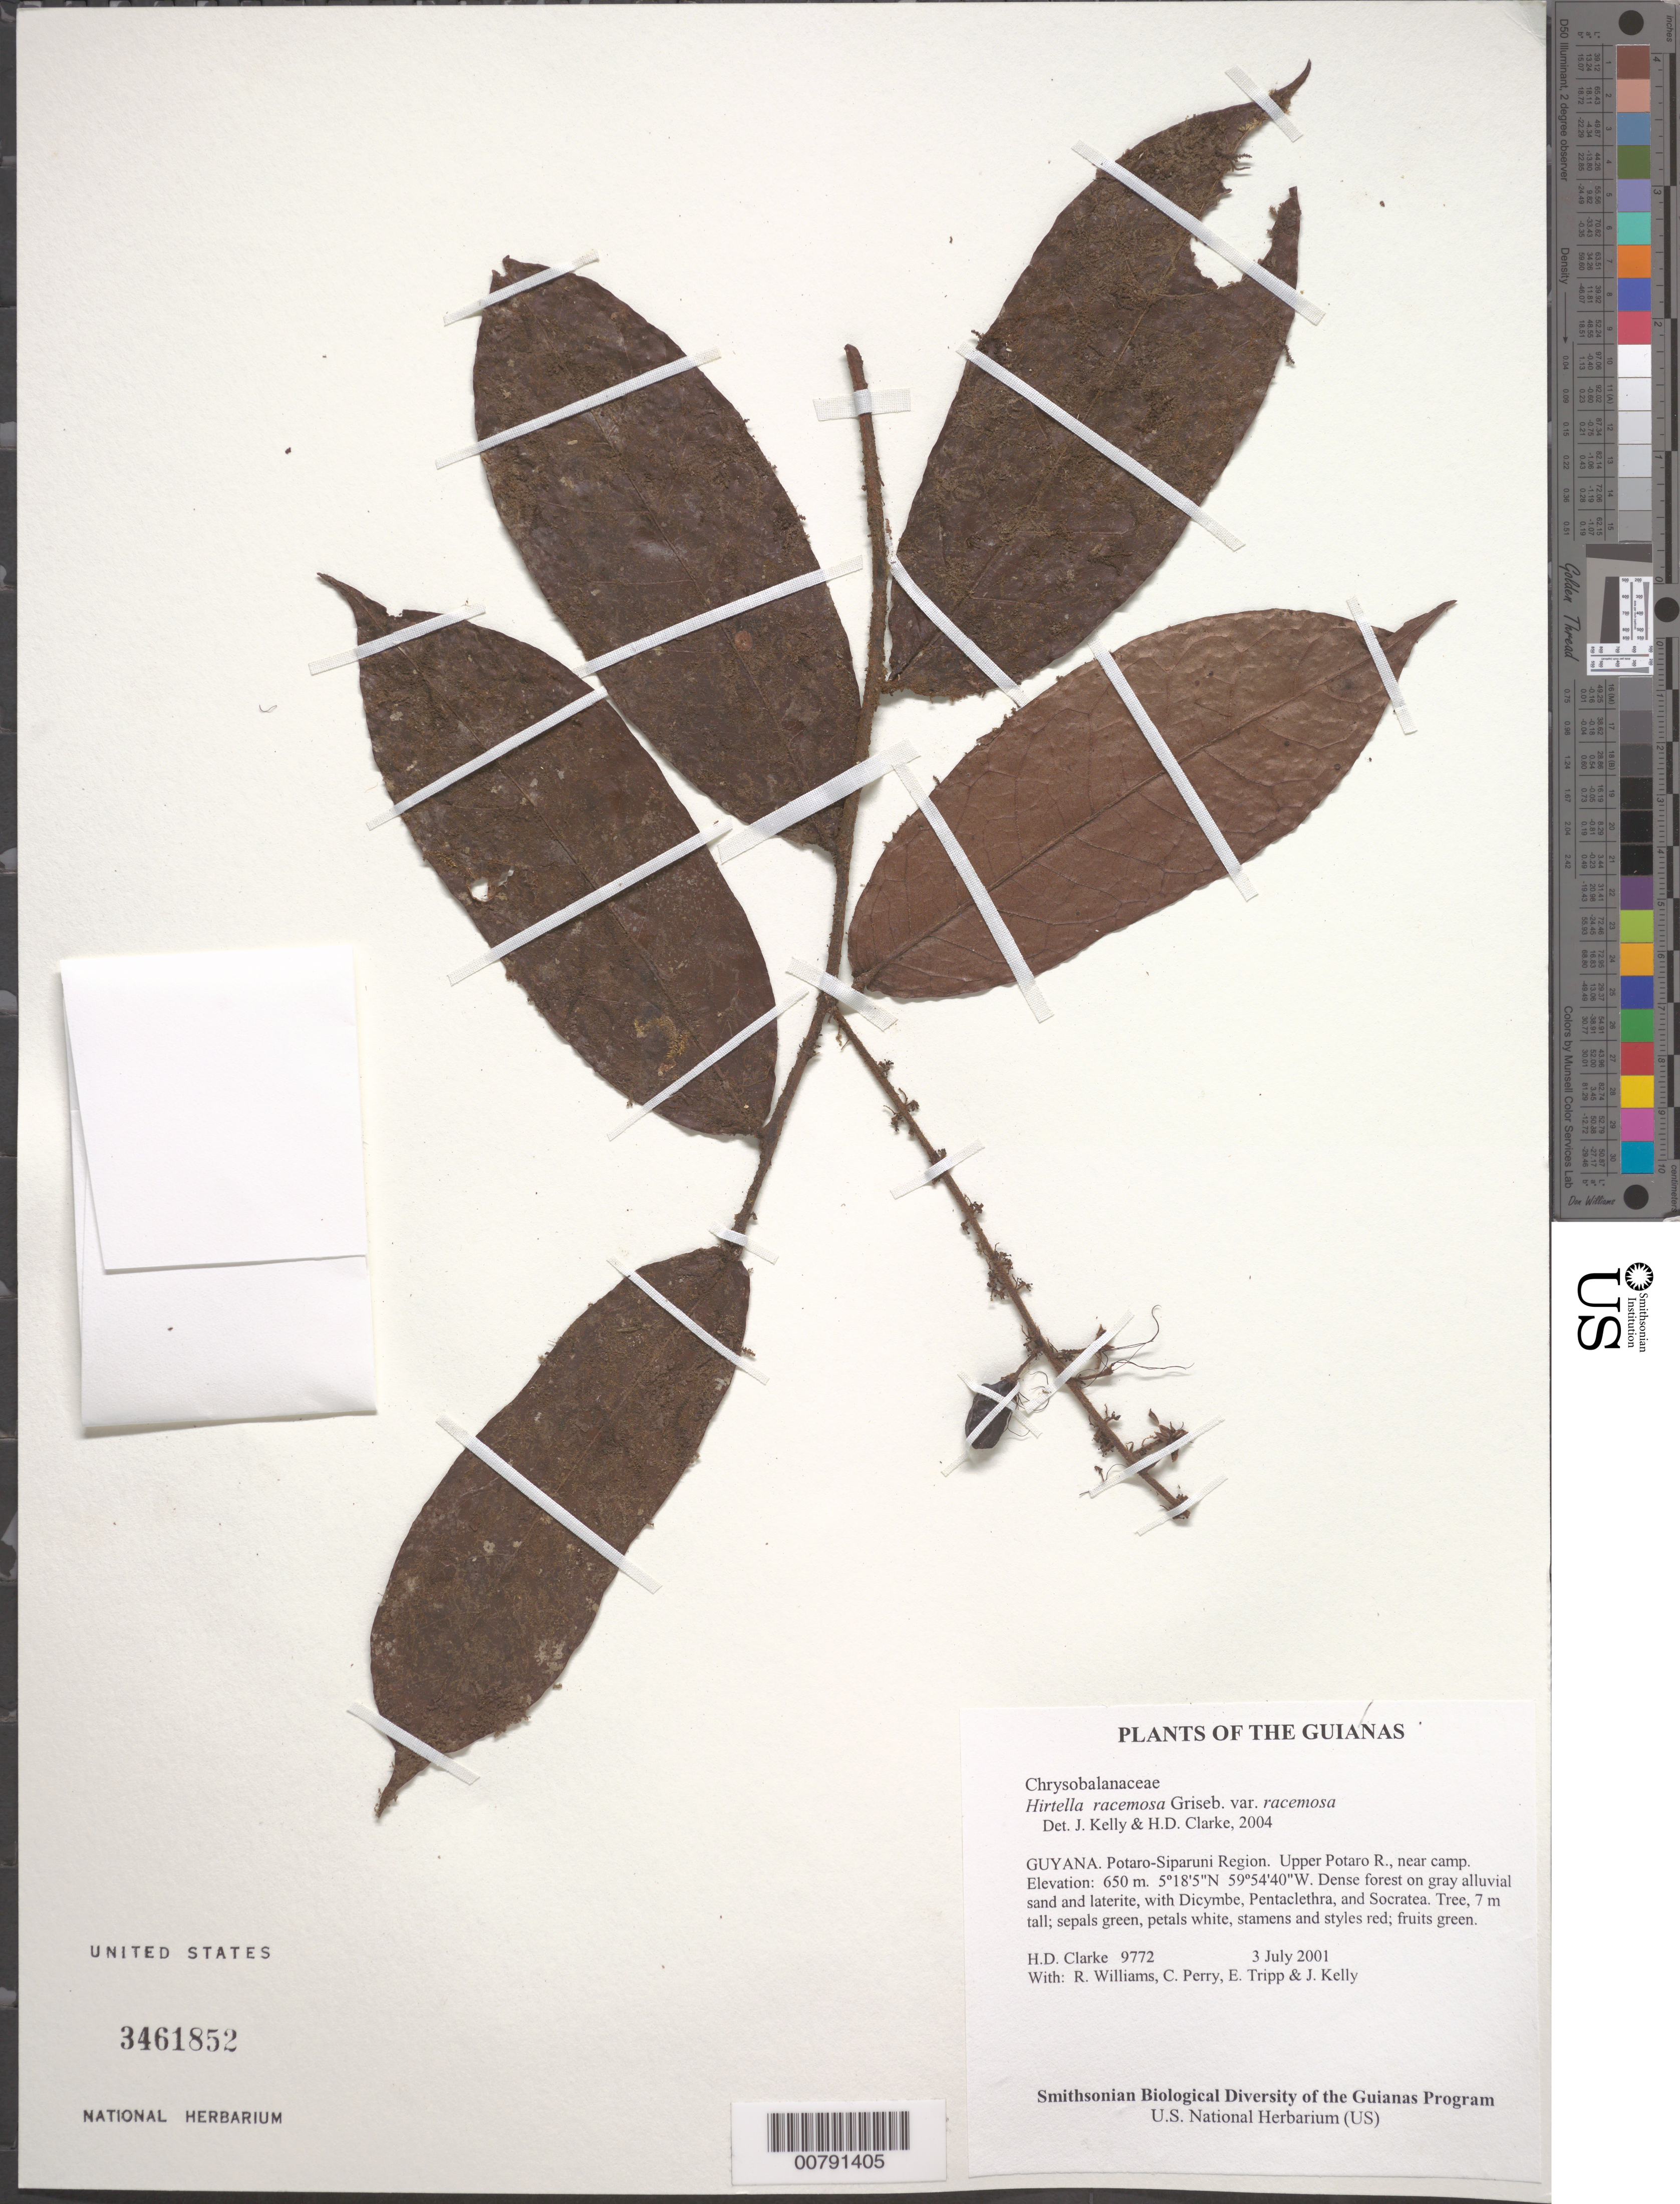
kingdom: Plantae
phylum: Tracheophyta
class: Magnoliopsida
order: Malpighiales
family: Chrysobalanaceae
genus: Hirtella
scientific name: Hirtella racemosa var. racemosa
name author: Lam.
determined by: Clarke, H. D.; Kelly, J.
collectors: H. D. Clarke, R. Williams, C. Perry, E. Tripp & J. Kelly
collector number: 9772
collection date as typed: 3 July 2001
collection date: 2001-07-03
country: Guyana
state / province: Potaro-Siparuni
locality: Upper Potaro R., near camp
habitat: Dense forest on gray alluvial sand and laterite, with Dicymbe, Pentaclethra, and Socratea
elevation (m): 650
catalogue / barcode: US 3461852